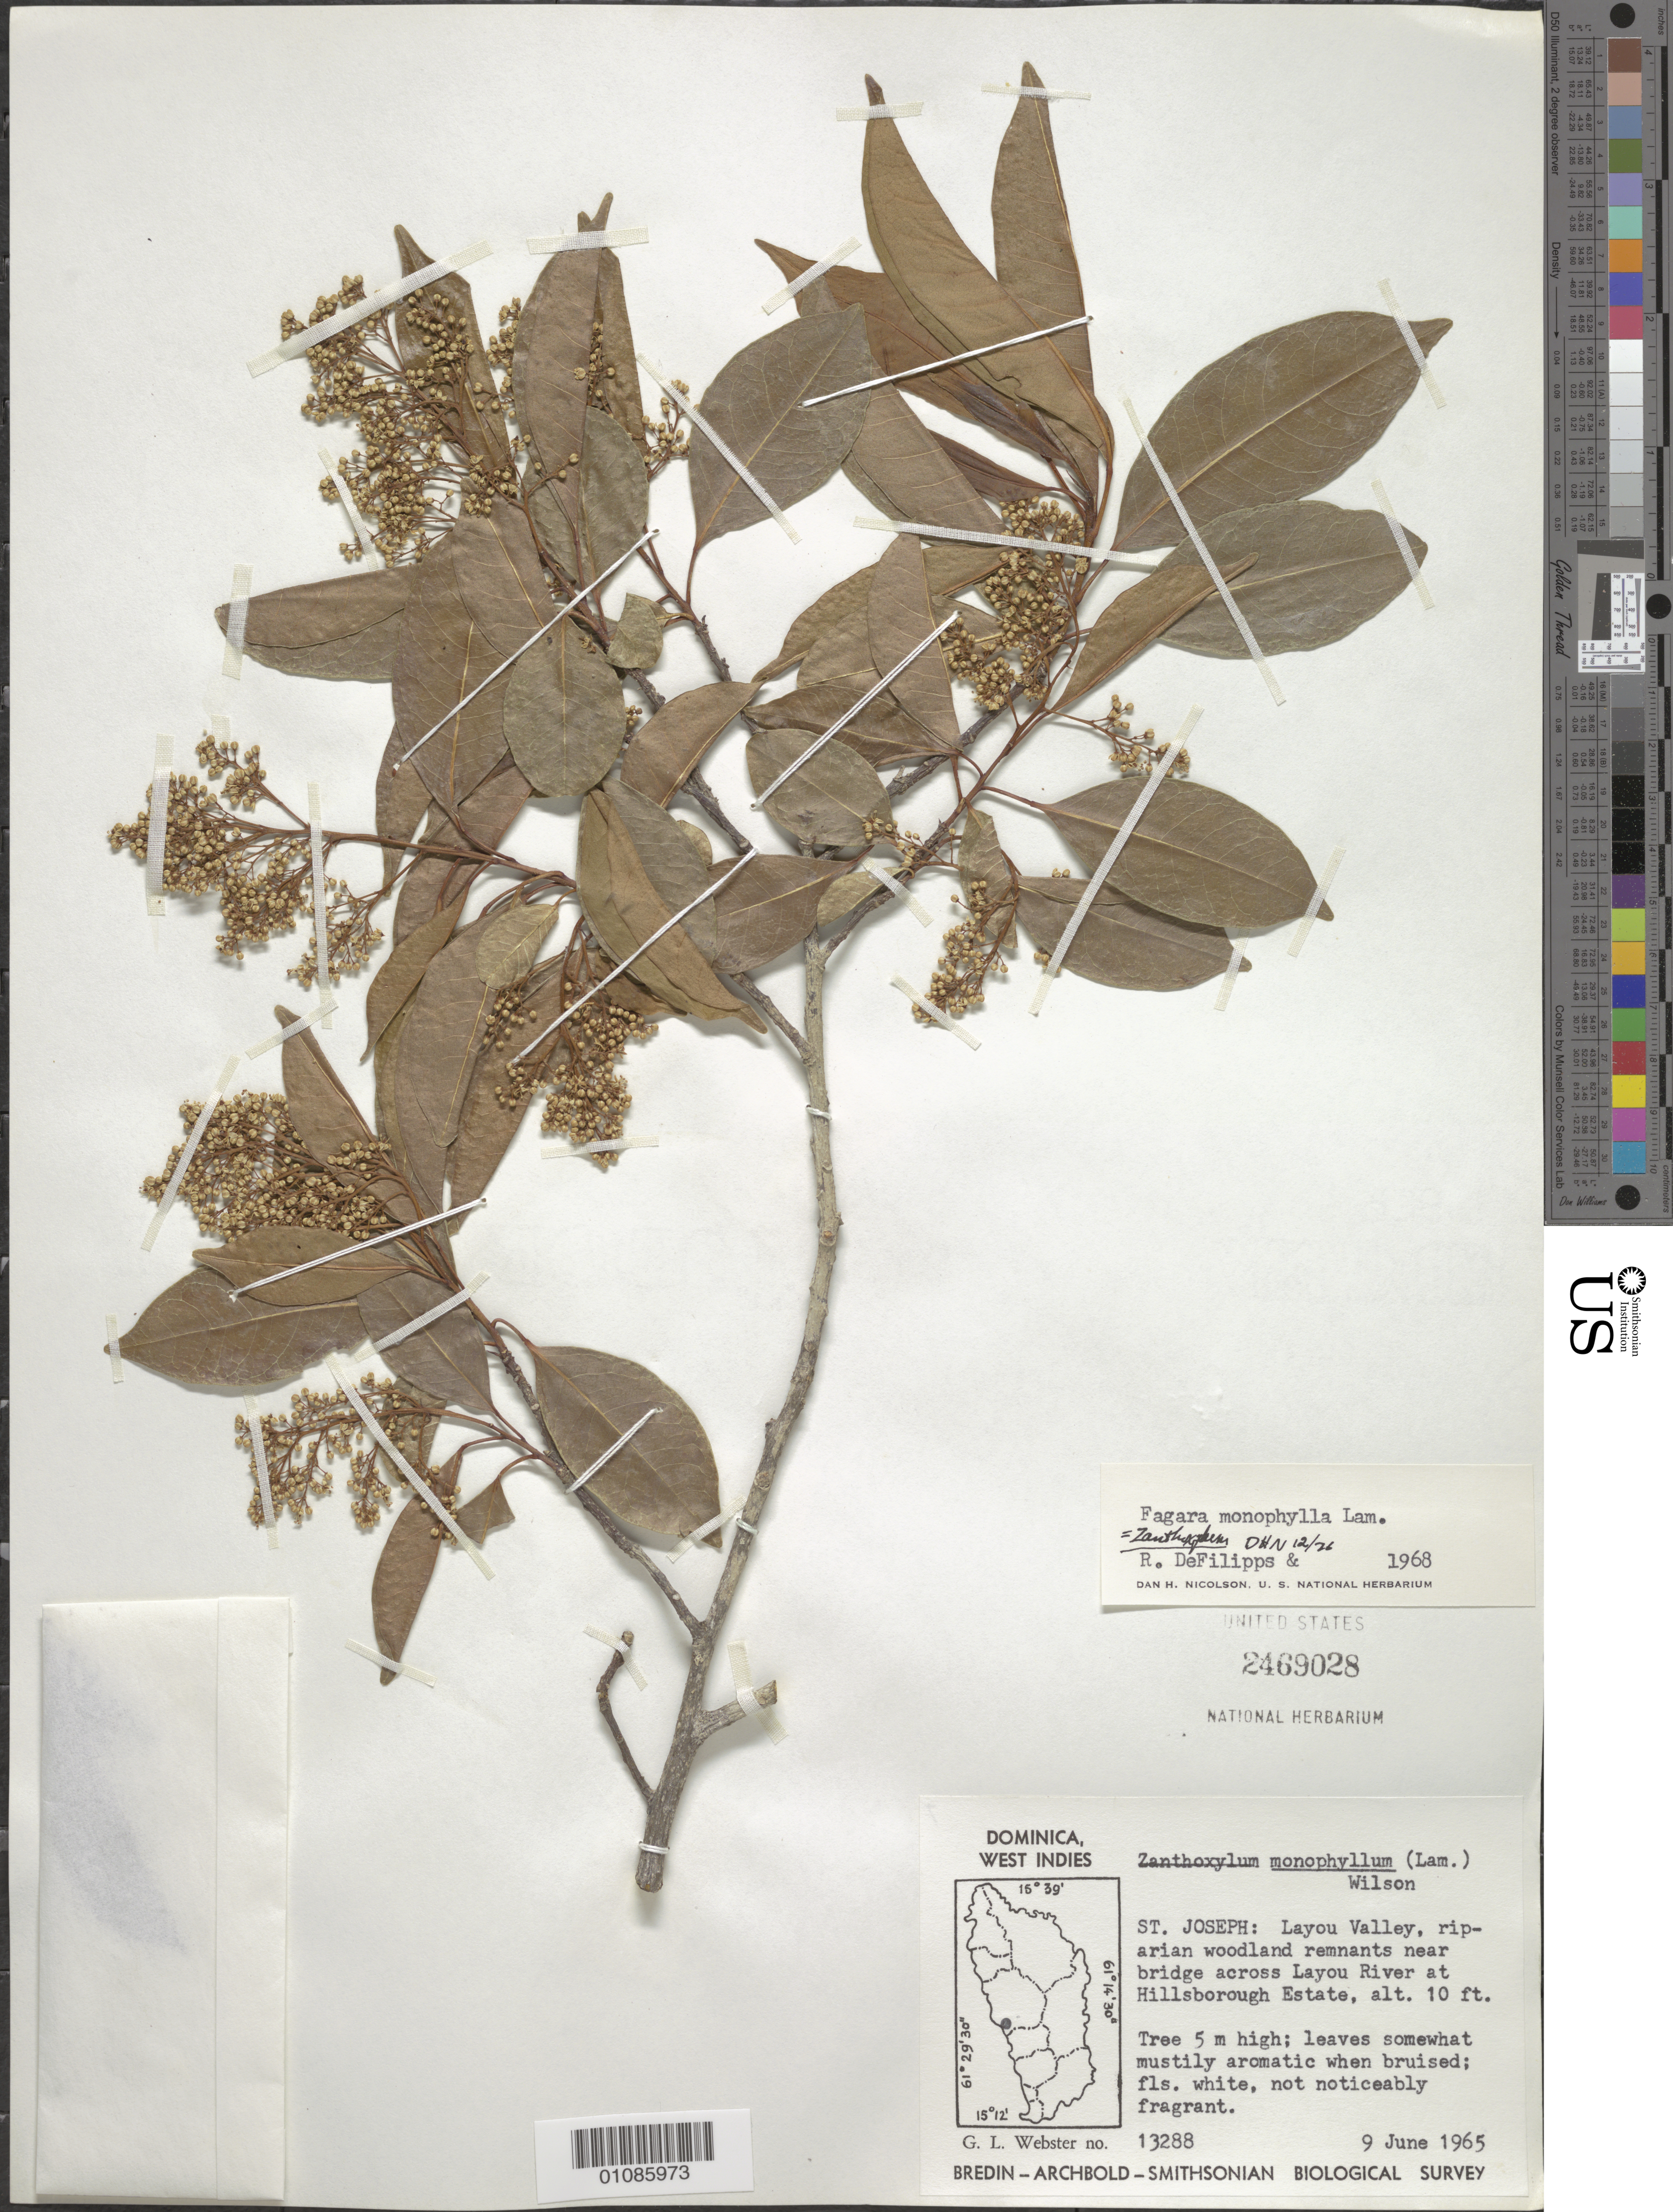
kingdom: Plantae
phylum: Tracheophyta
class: Magnoliopsida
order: Sapindales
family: Rutaceae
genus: Zanthoxylum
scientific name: Zanthoxylum monophyllum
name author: (Lam.) P. Wilson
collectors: G. L. Webster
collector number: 13288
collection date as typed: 09 Jun 1965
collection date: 1965-06-09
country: Dominica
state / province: St. Joseph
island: Dominica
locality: Layou valley, ripparianwoodland remnants near bridge across Layou river at hillsborough estate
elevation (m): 3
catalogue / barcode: US 2469028